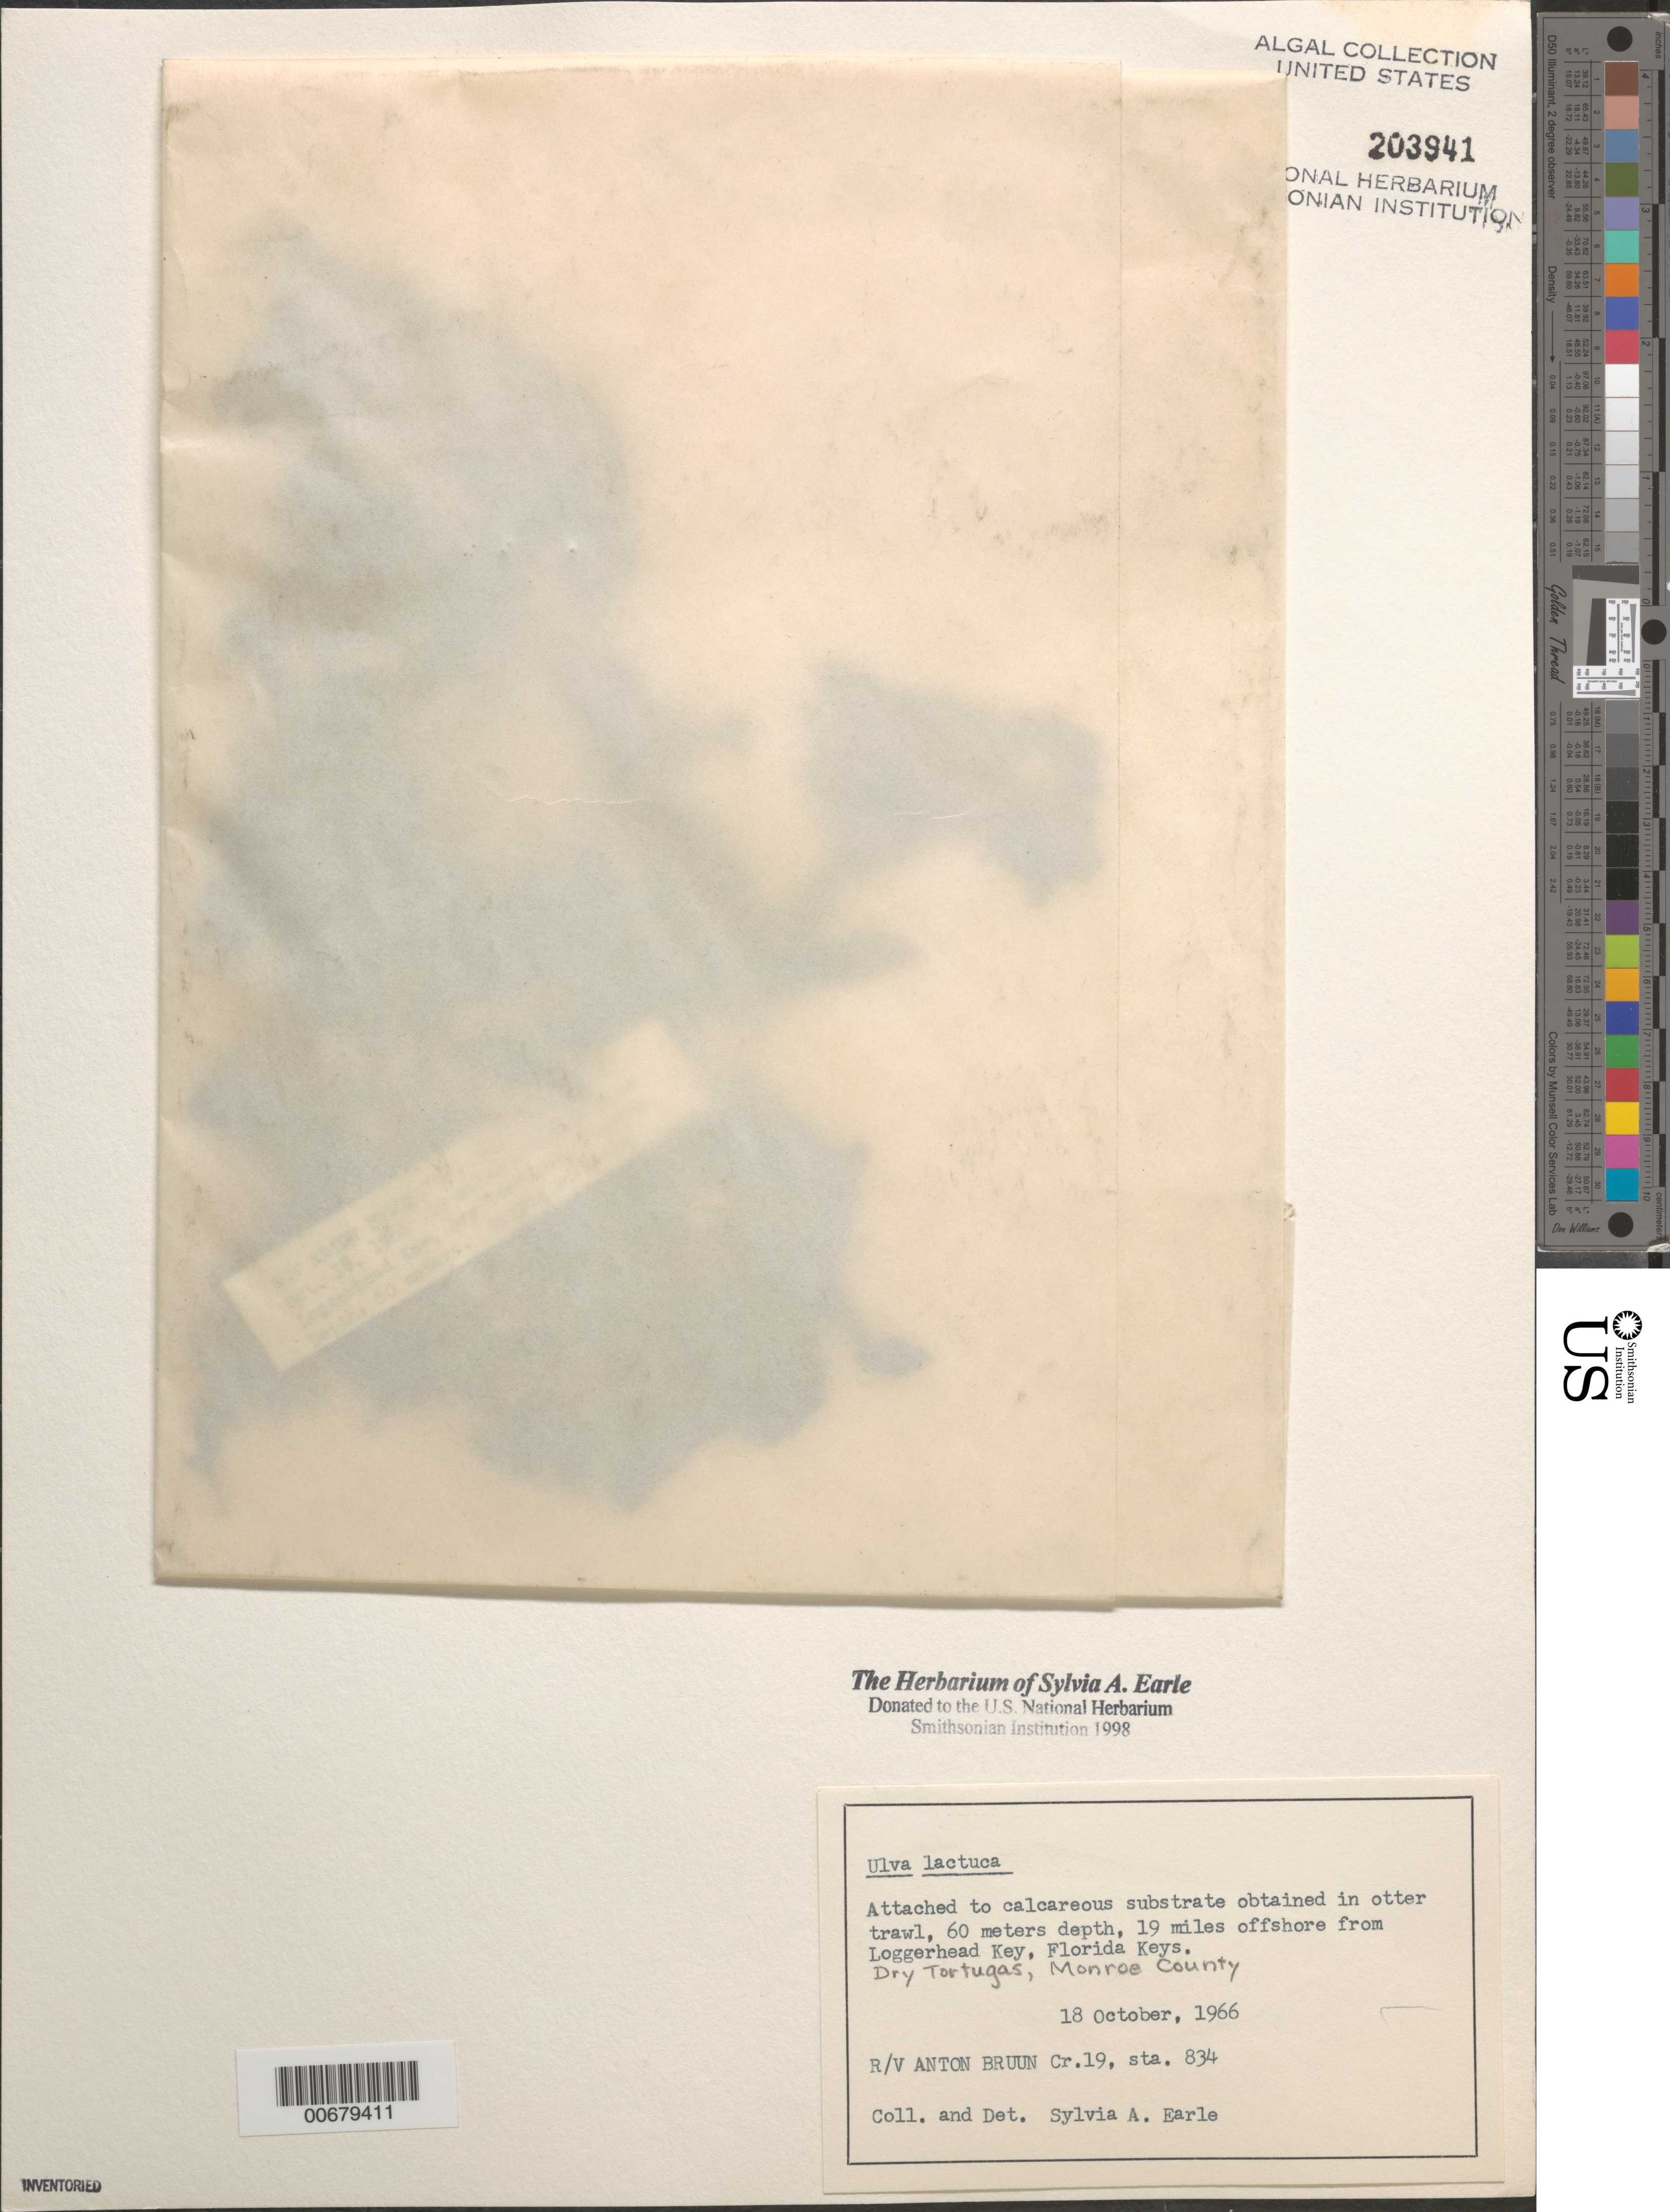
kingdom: Plantae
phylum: Chlorophyta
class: Ulvophyceae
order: Ulvales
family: Ulvaceae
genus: Ulva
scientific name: Ulva lactuca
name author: L.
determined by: Earle, S. A.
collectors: S. A. Earle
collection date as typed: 18 Oct 1966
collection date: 1966-10-18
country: United States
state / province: Florida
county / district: Monroe County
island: Dry Tortugas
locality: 19 miles off Loggerhead Key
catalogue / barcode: US 203941